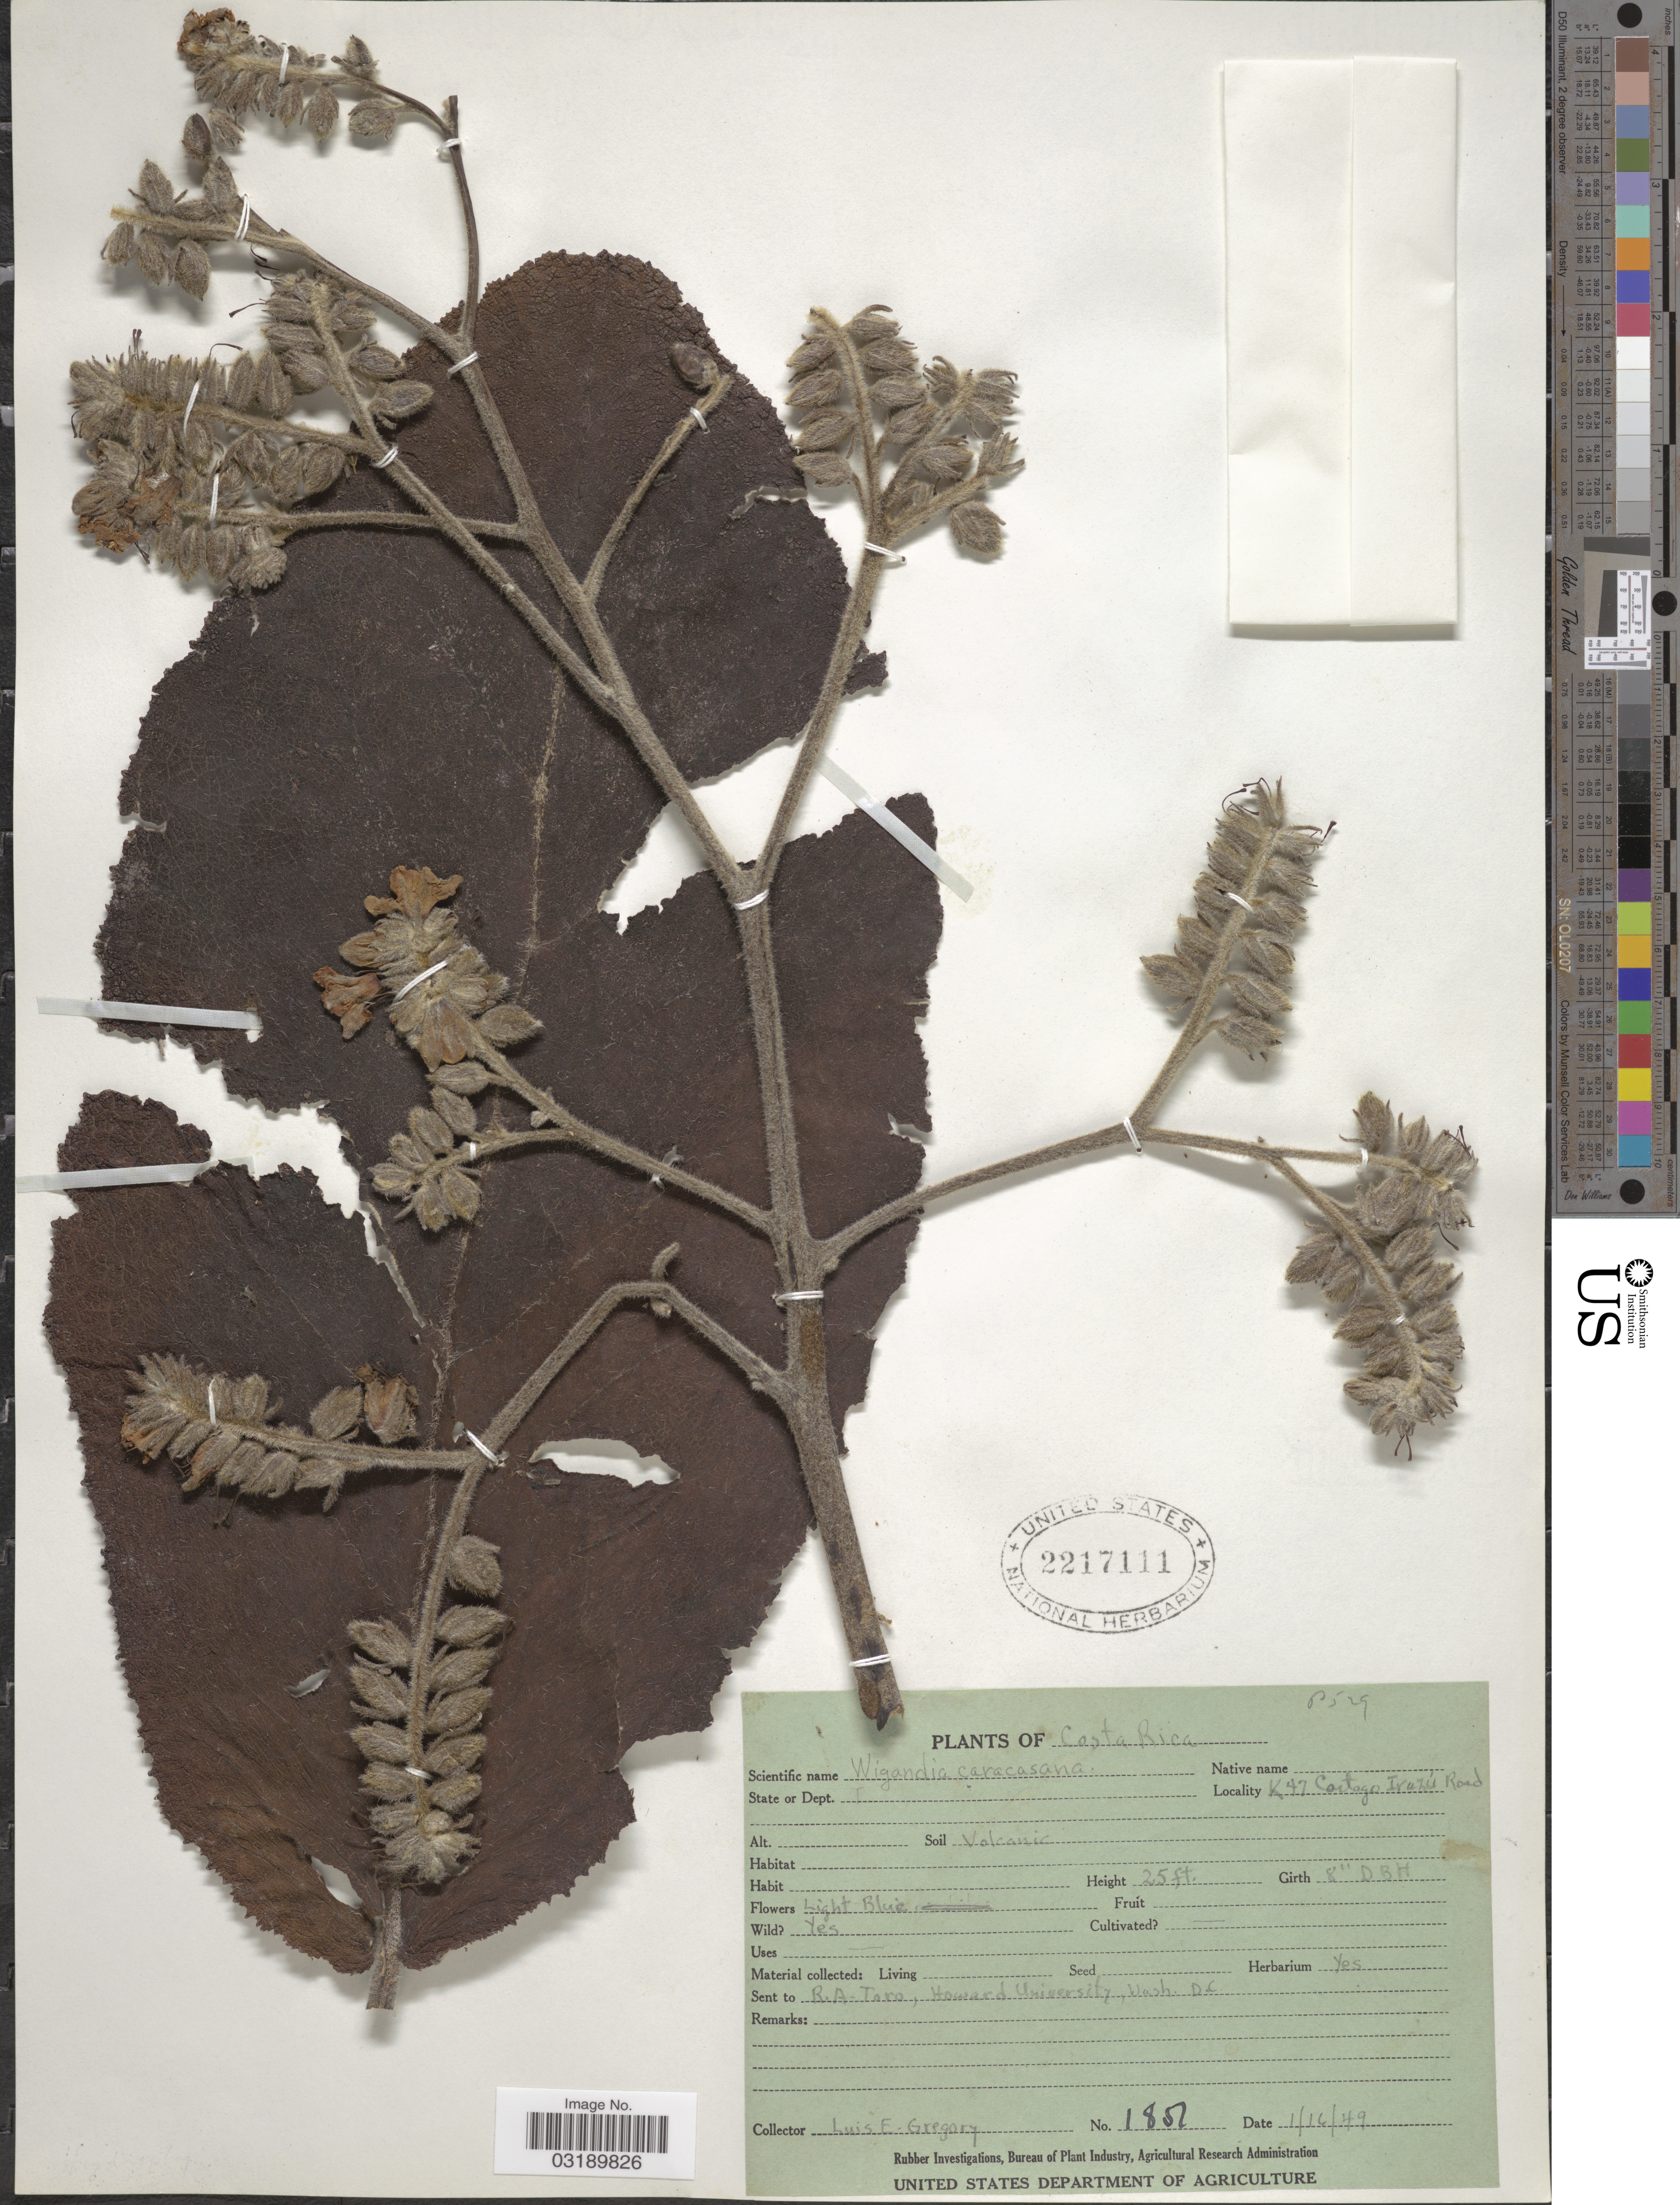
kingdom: Plantae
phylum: Tracheophyta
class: Magnoliopsida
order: Boraginales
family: Namaceae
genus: Wigandia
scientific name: Wigandia caracasana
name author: Kunth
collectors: L. E. Gregory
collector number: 1851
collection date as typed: Transcribed d/m/y: 16/1/49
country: Costa Rica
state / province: Cartago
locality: K 47. Cartago Irazú Road.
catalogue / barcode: US 2217111